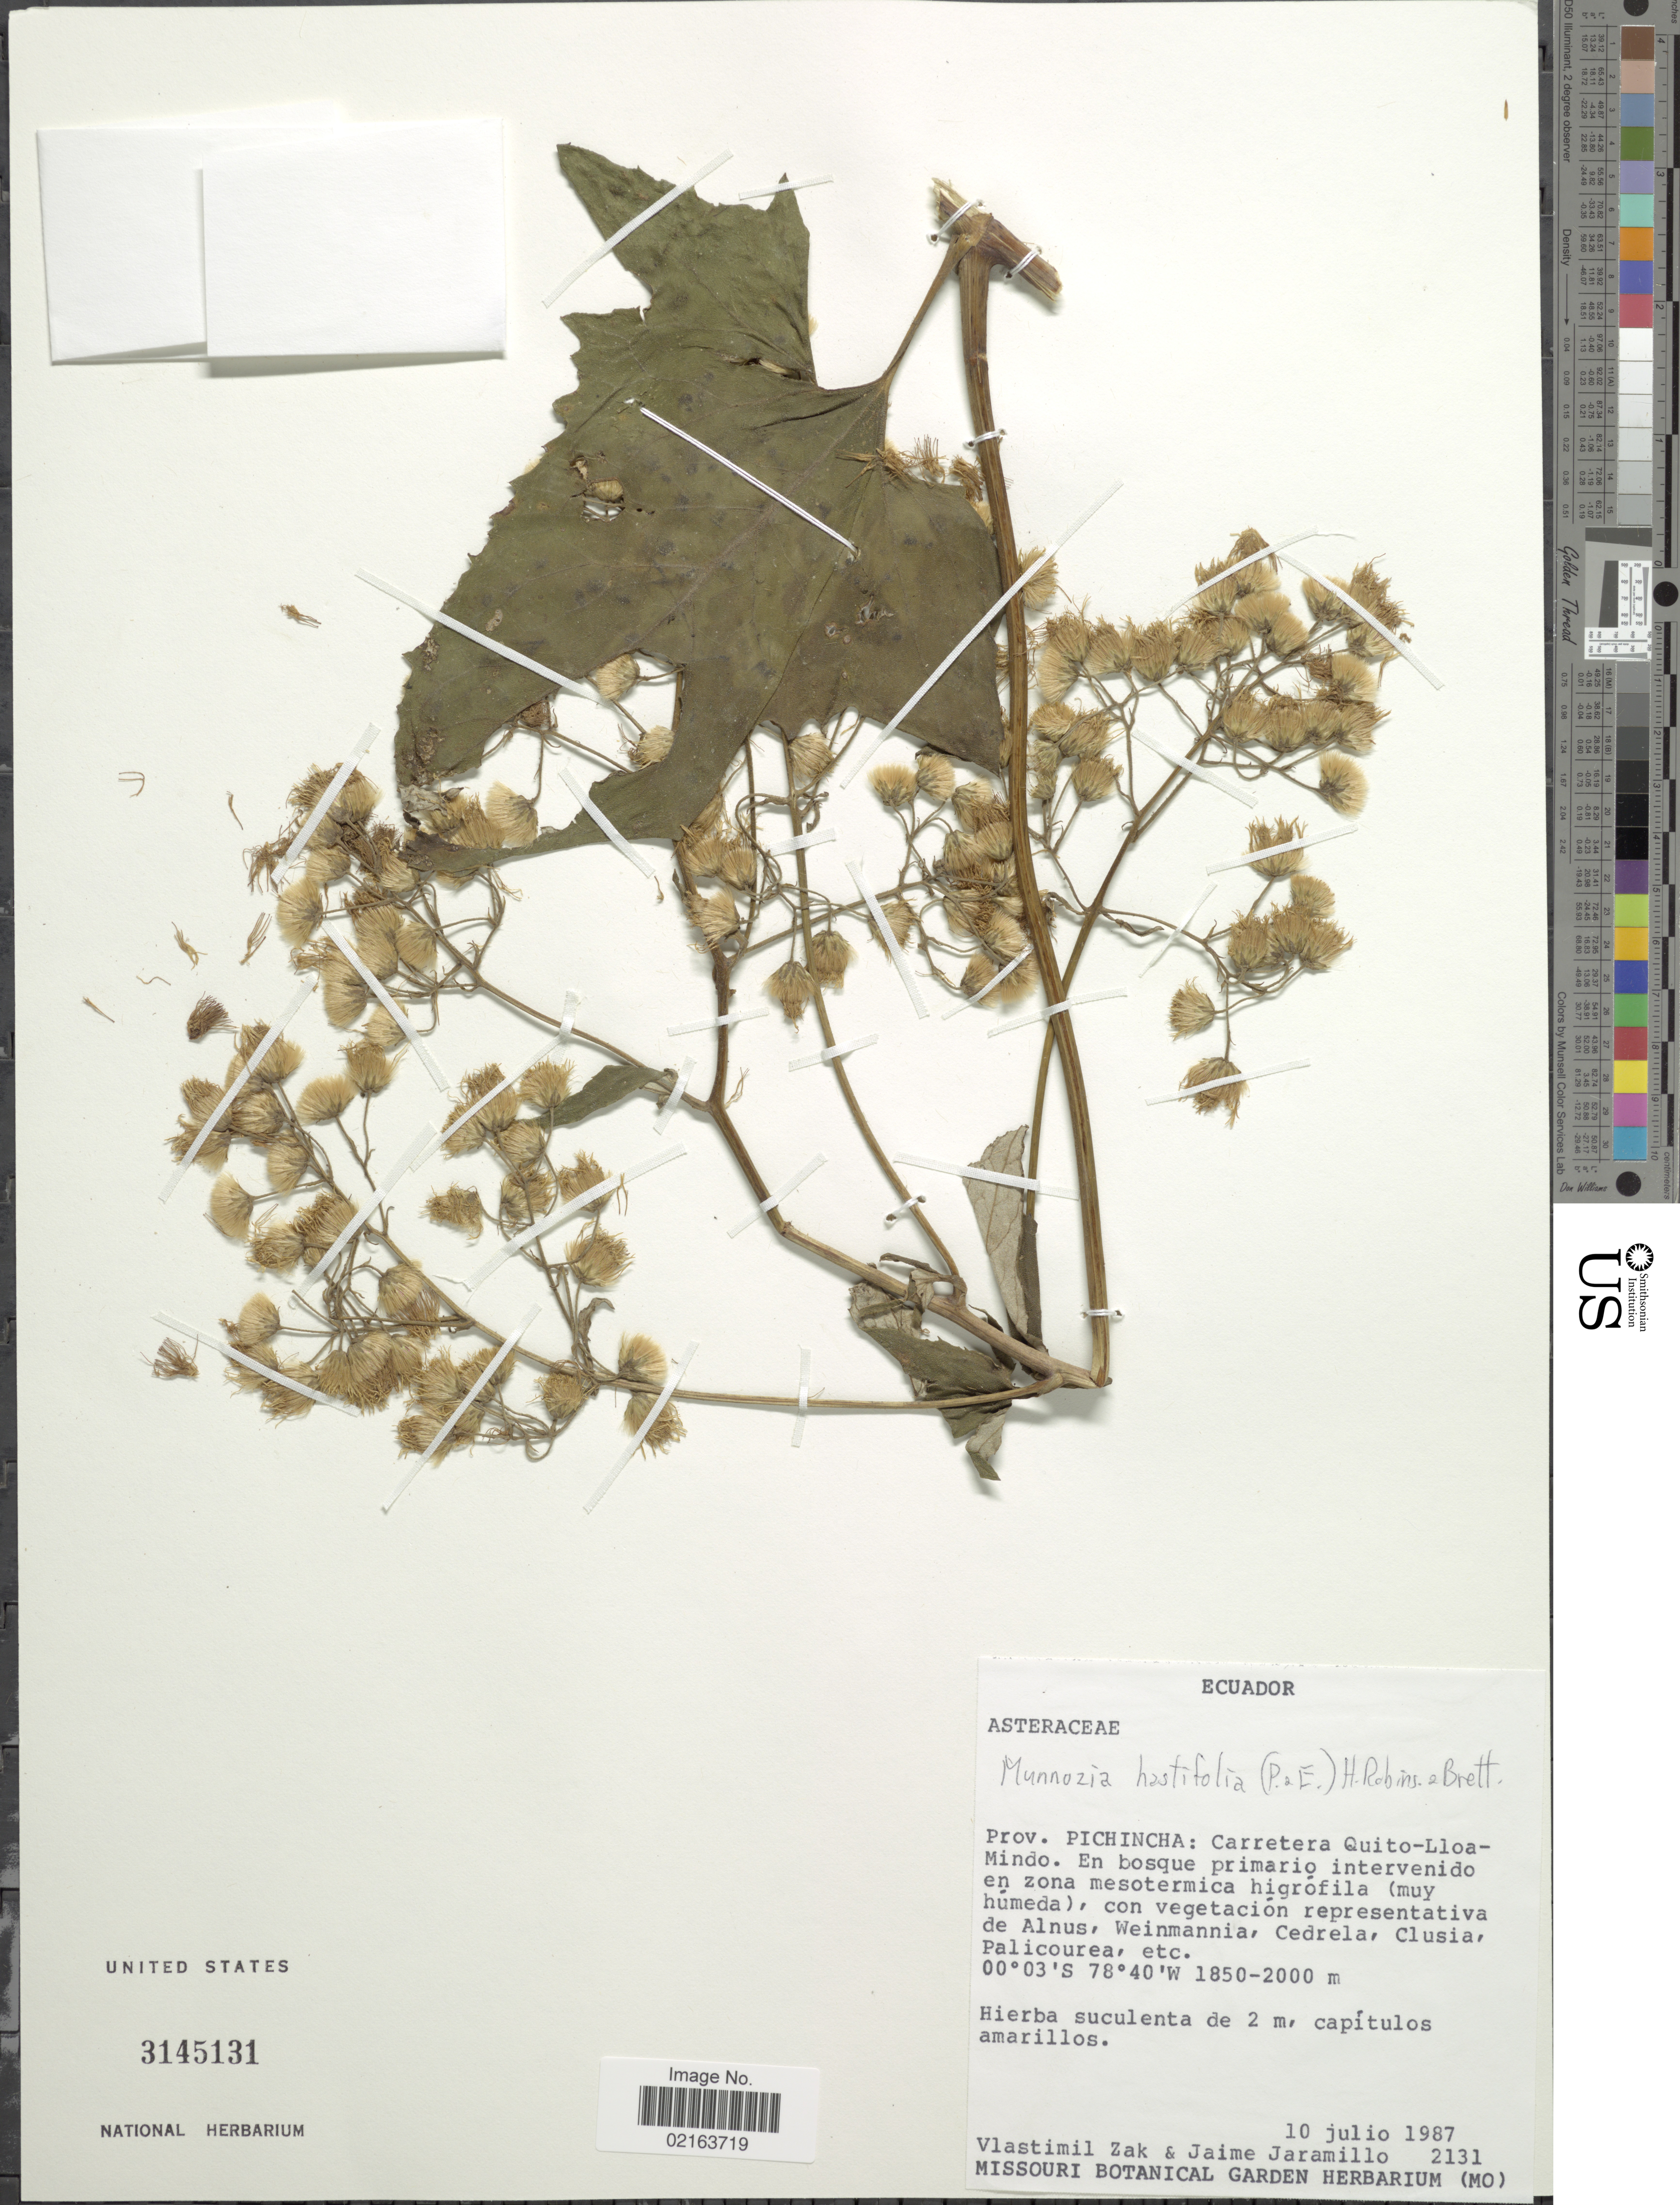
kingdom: Plantae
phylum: Tracheophyta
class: Magnoliopsida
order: Asterales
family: Asteraceae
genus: Munnozia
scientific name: Munnozia hastifolia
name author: (Poepp.) H. Rob. & Brettell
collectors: V. Zak & J. Jaramillo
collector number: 2131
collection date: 1987-07-10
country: Ecuador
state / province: Pichincha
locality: Prov. Pichincha: Carretera Quito-Lloa-Mindo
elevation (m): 1850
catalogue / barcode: US 3145131